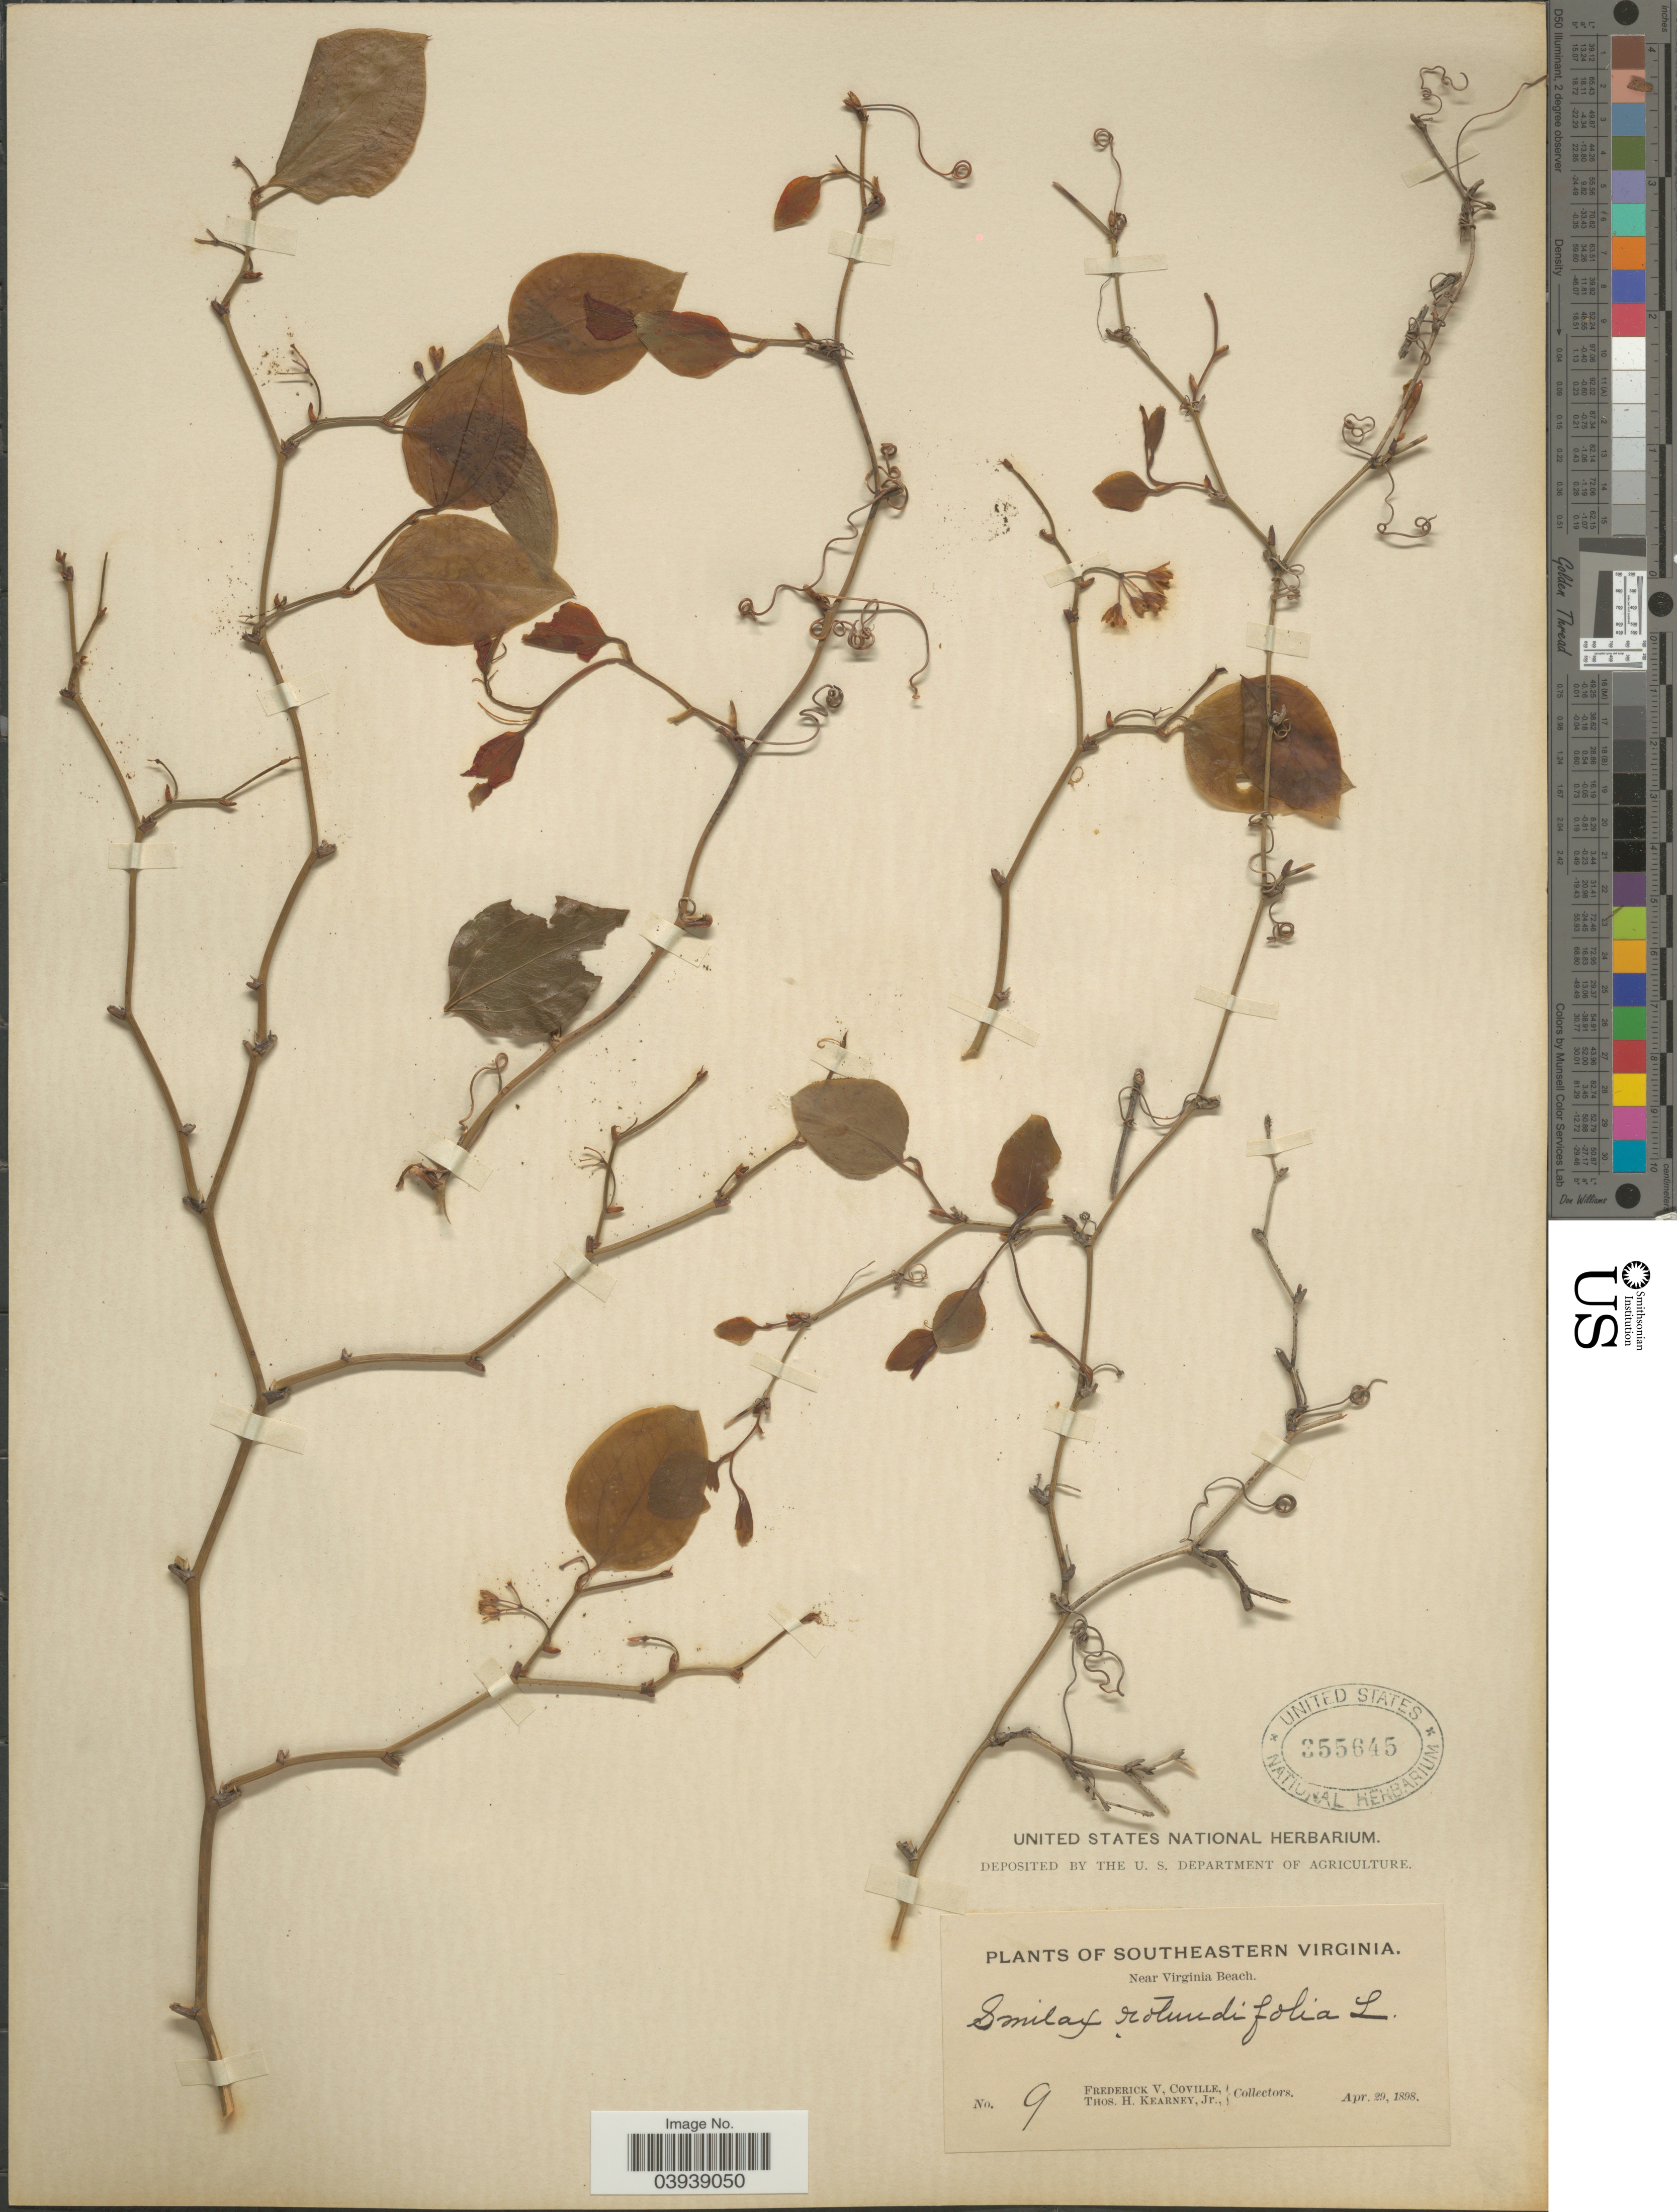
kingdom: Plantae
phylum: Tracheophyta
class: Liliopsida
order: Liliales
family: Smilacaceae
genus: Smilax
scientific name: Smilax rotundifolia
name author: L.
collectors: F. V. Coville & T. H. Kearney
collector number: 9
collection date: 1898-04-29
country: United States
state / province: Virginia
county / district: City of Virginia Beach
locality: Southeastern Virginia. Near Virginia Beach.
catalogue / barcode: US 355645